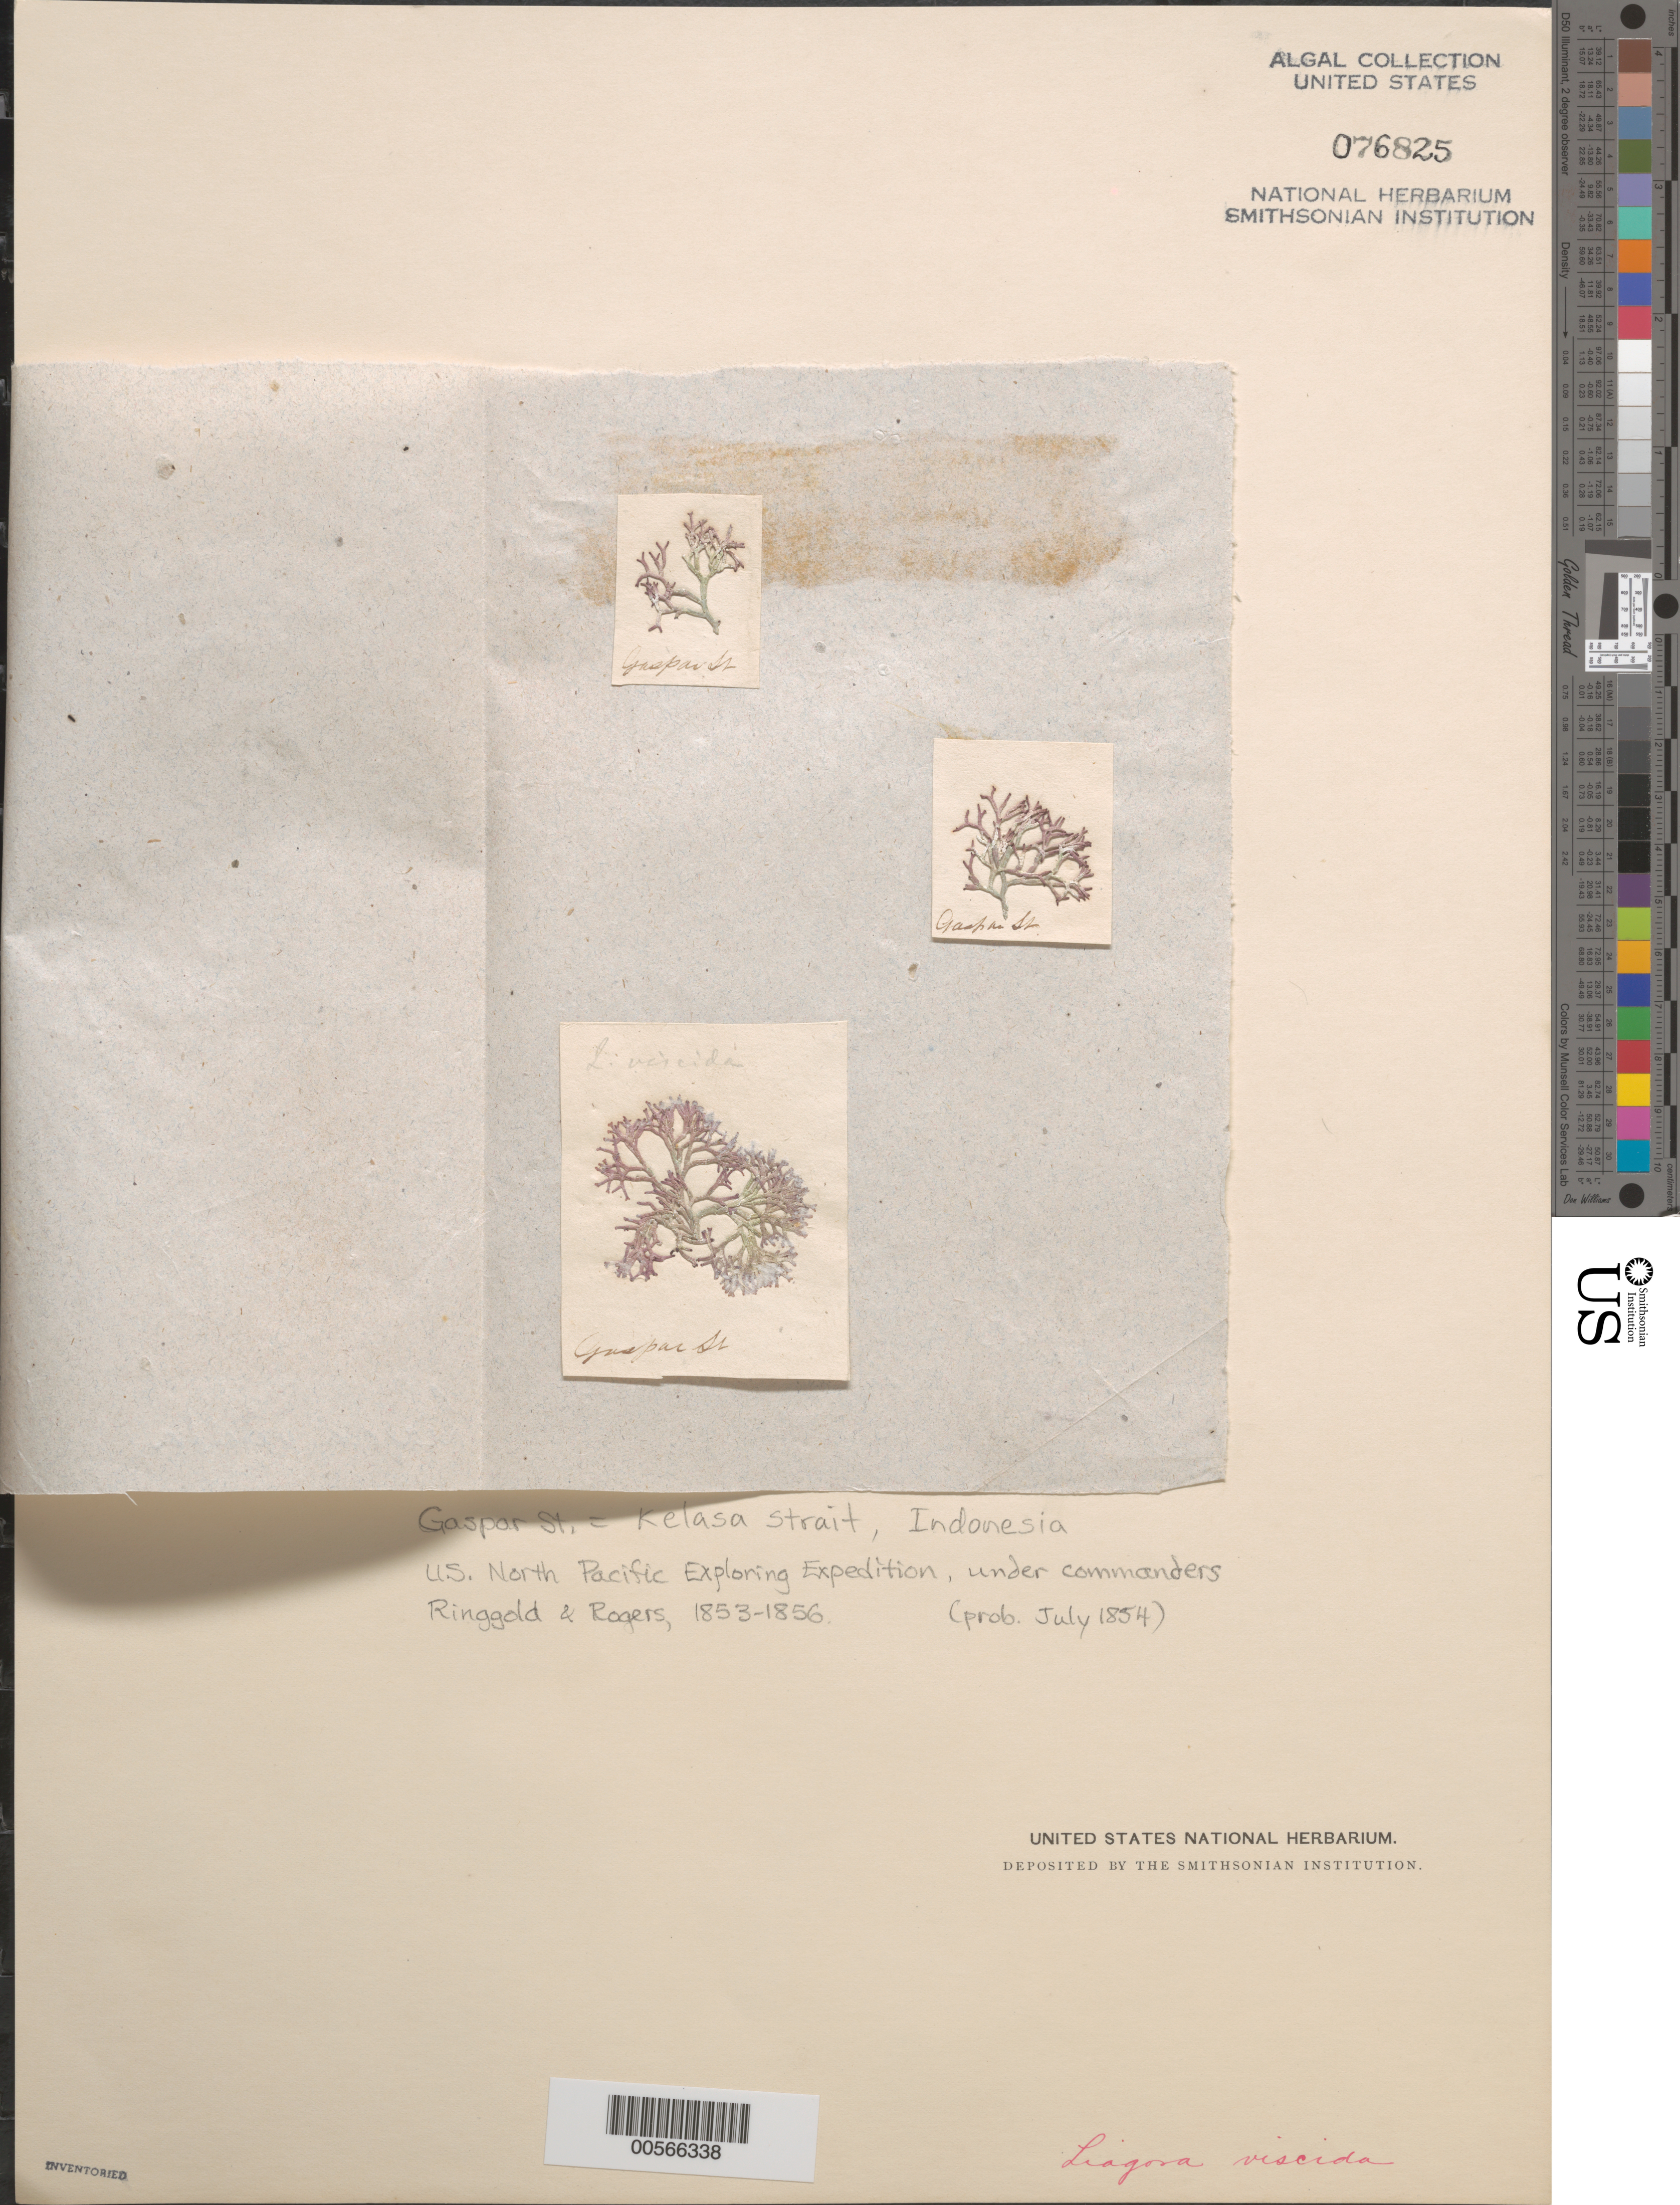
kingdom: Plantae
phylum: Rhodophyta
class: Florideophyceae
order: Nemaliales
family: Liagoraceae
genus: Liagora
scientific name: Liagora viscida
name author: (Forssk.) C. Agardh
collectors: C. Wright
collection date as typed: Jul 1854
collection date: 1854-07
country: Indonesia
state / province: Sumatra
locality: Kelasa strait (gaspar st)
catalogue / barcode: US 76825